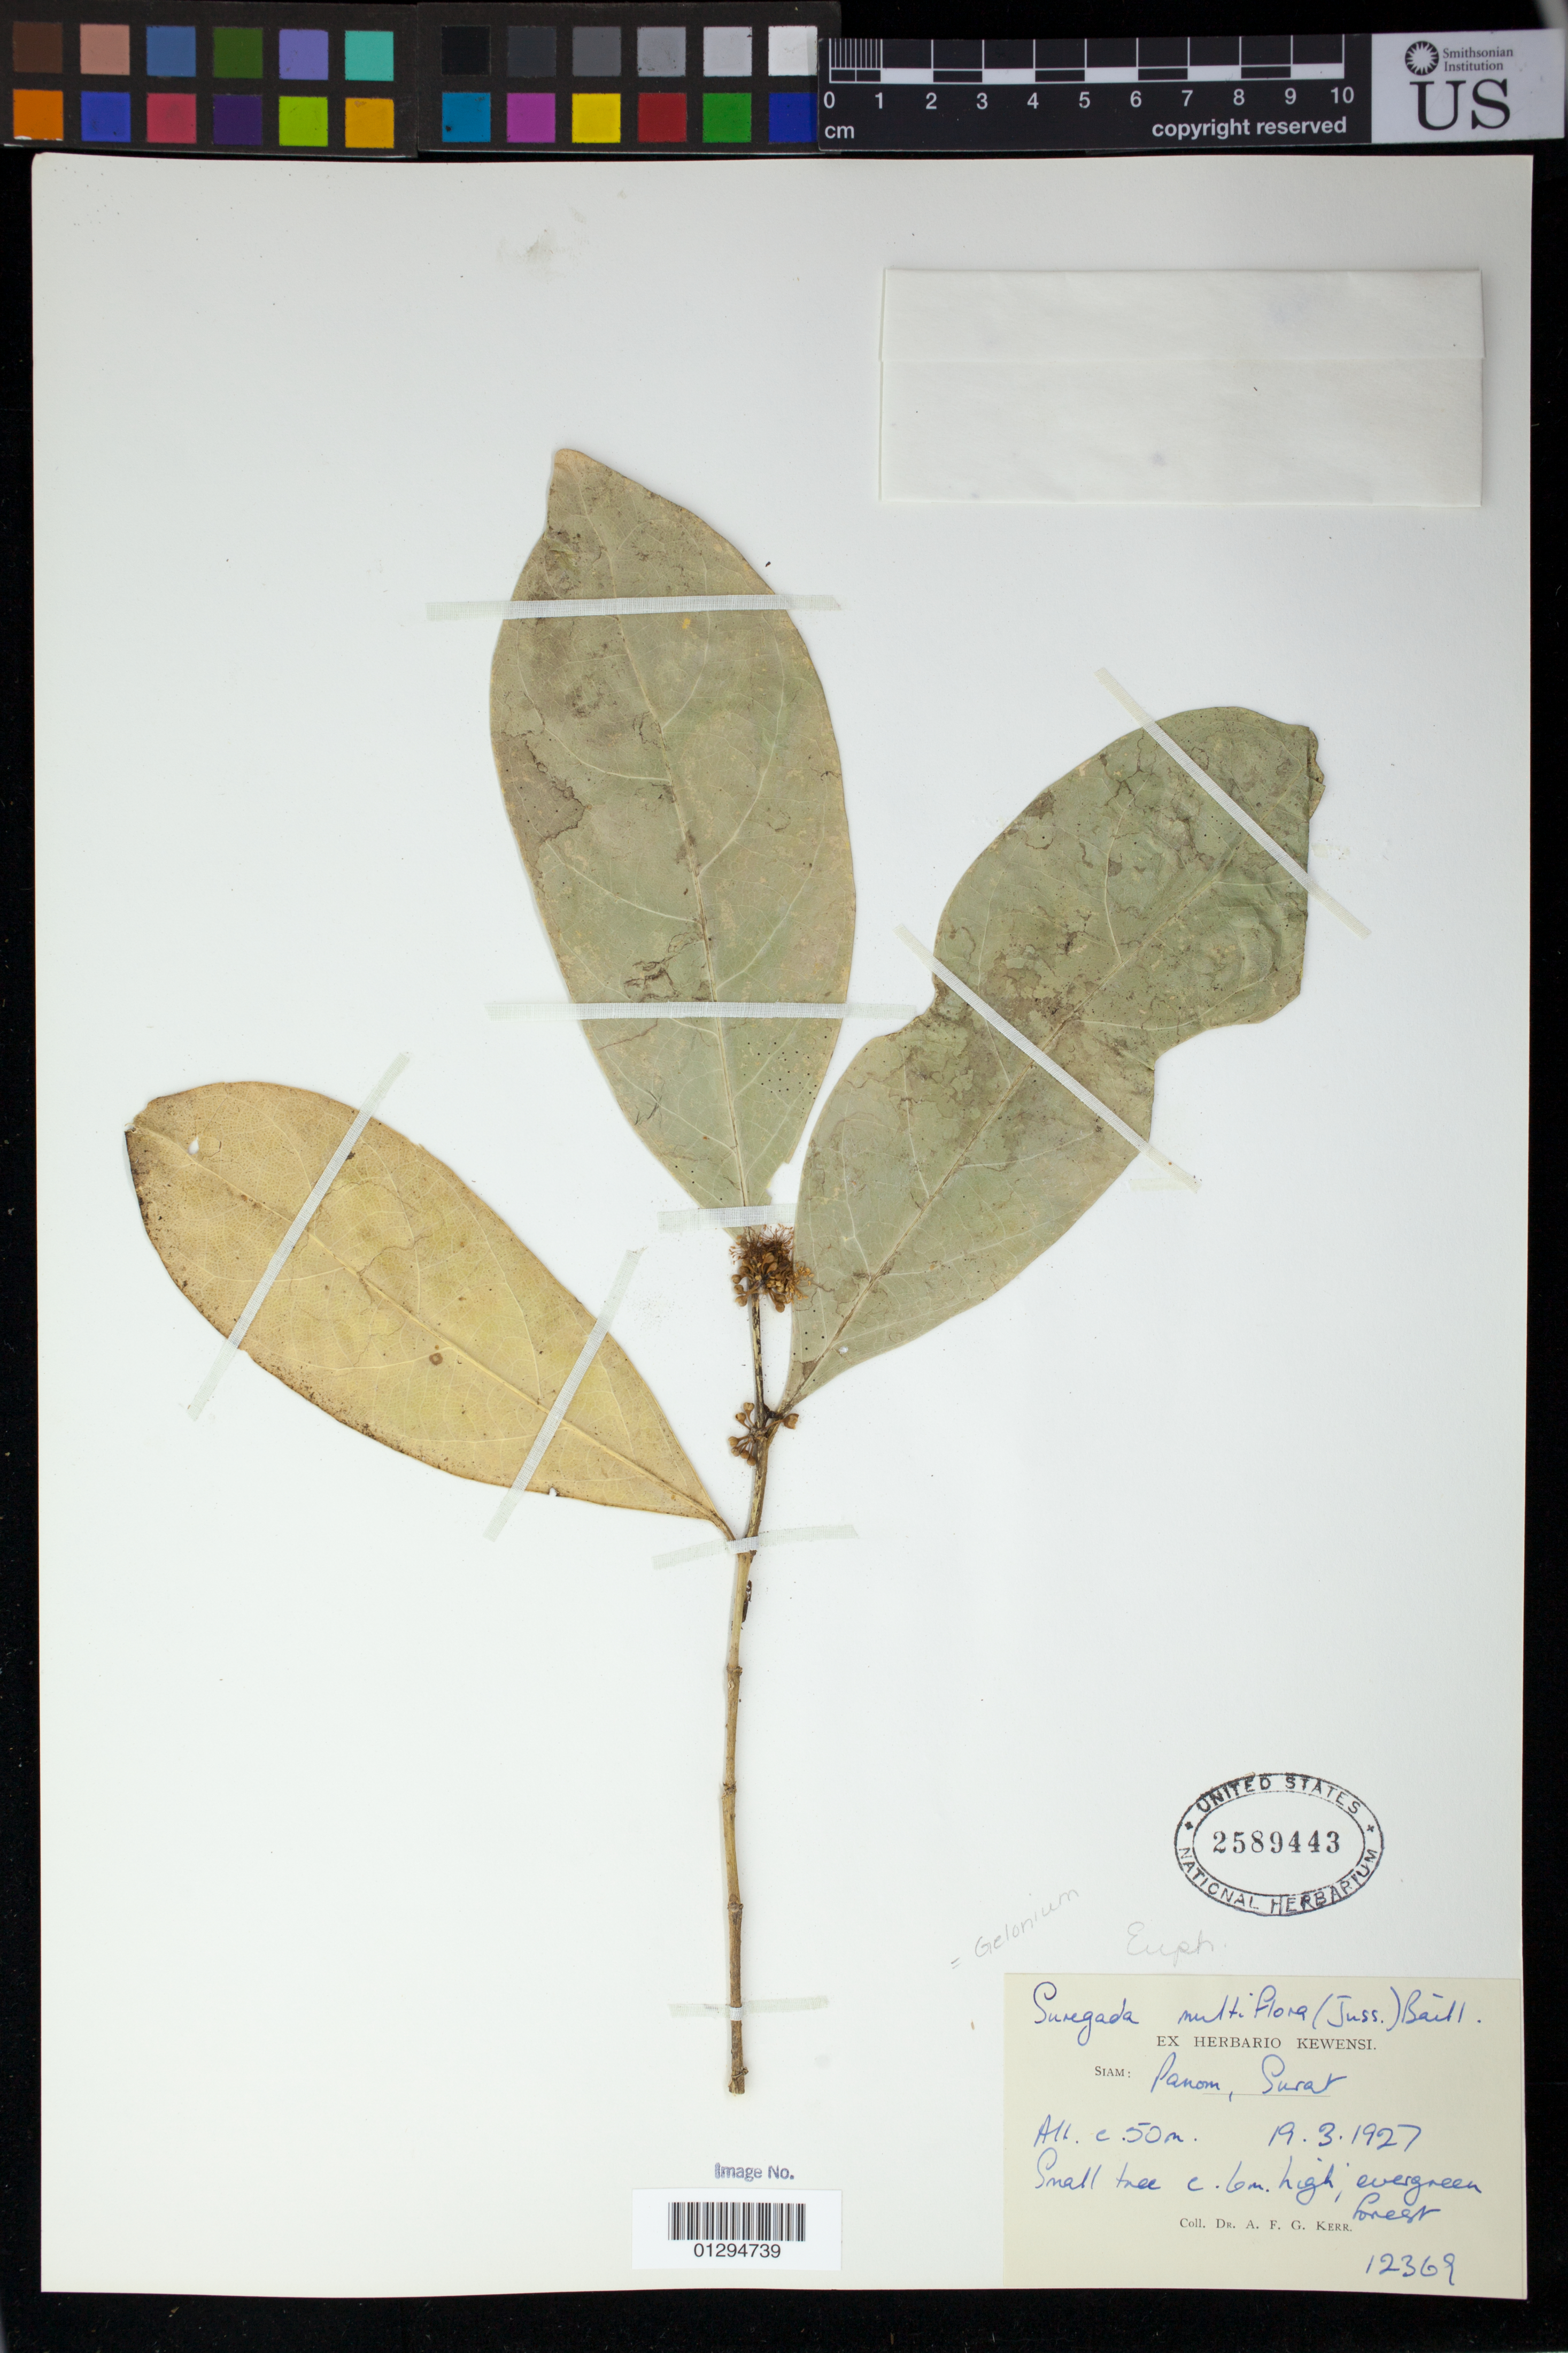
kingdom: Plantae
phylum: Tracheophyta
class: Magnoliopsida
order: Malpighiales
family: Euphorbiaceae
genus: Gelonium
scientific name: Gelonium multiflorum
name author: A. Juss.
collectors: A. F. G. Kerr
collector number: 12369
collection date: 1927-03-19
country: Thailand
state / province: Surat Thani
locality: Panom, Surat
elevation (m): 50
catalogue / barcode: US 2589443